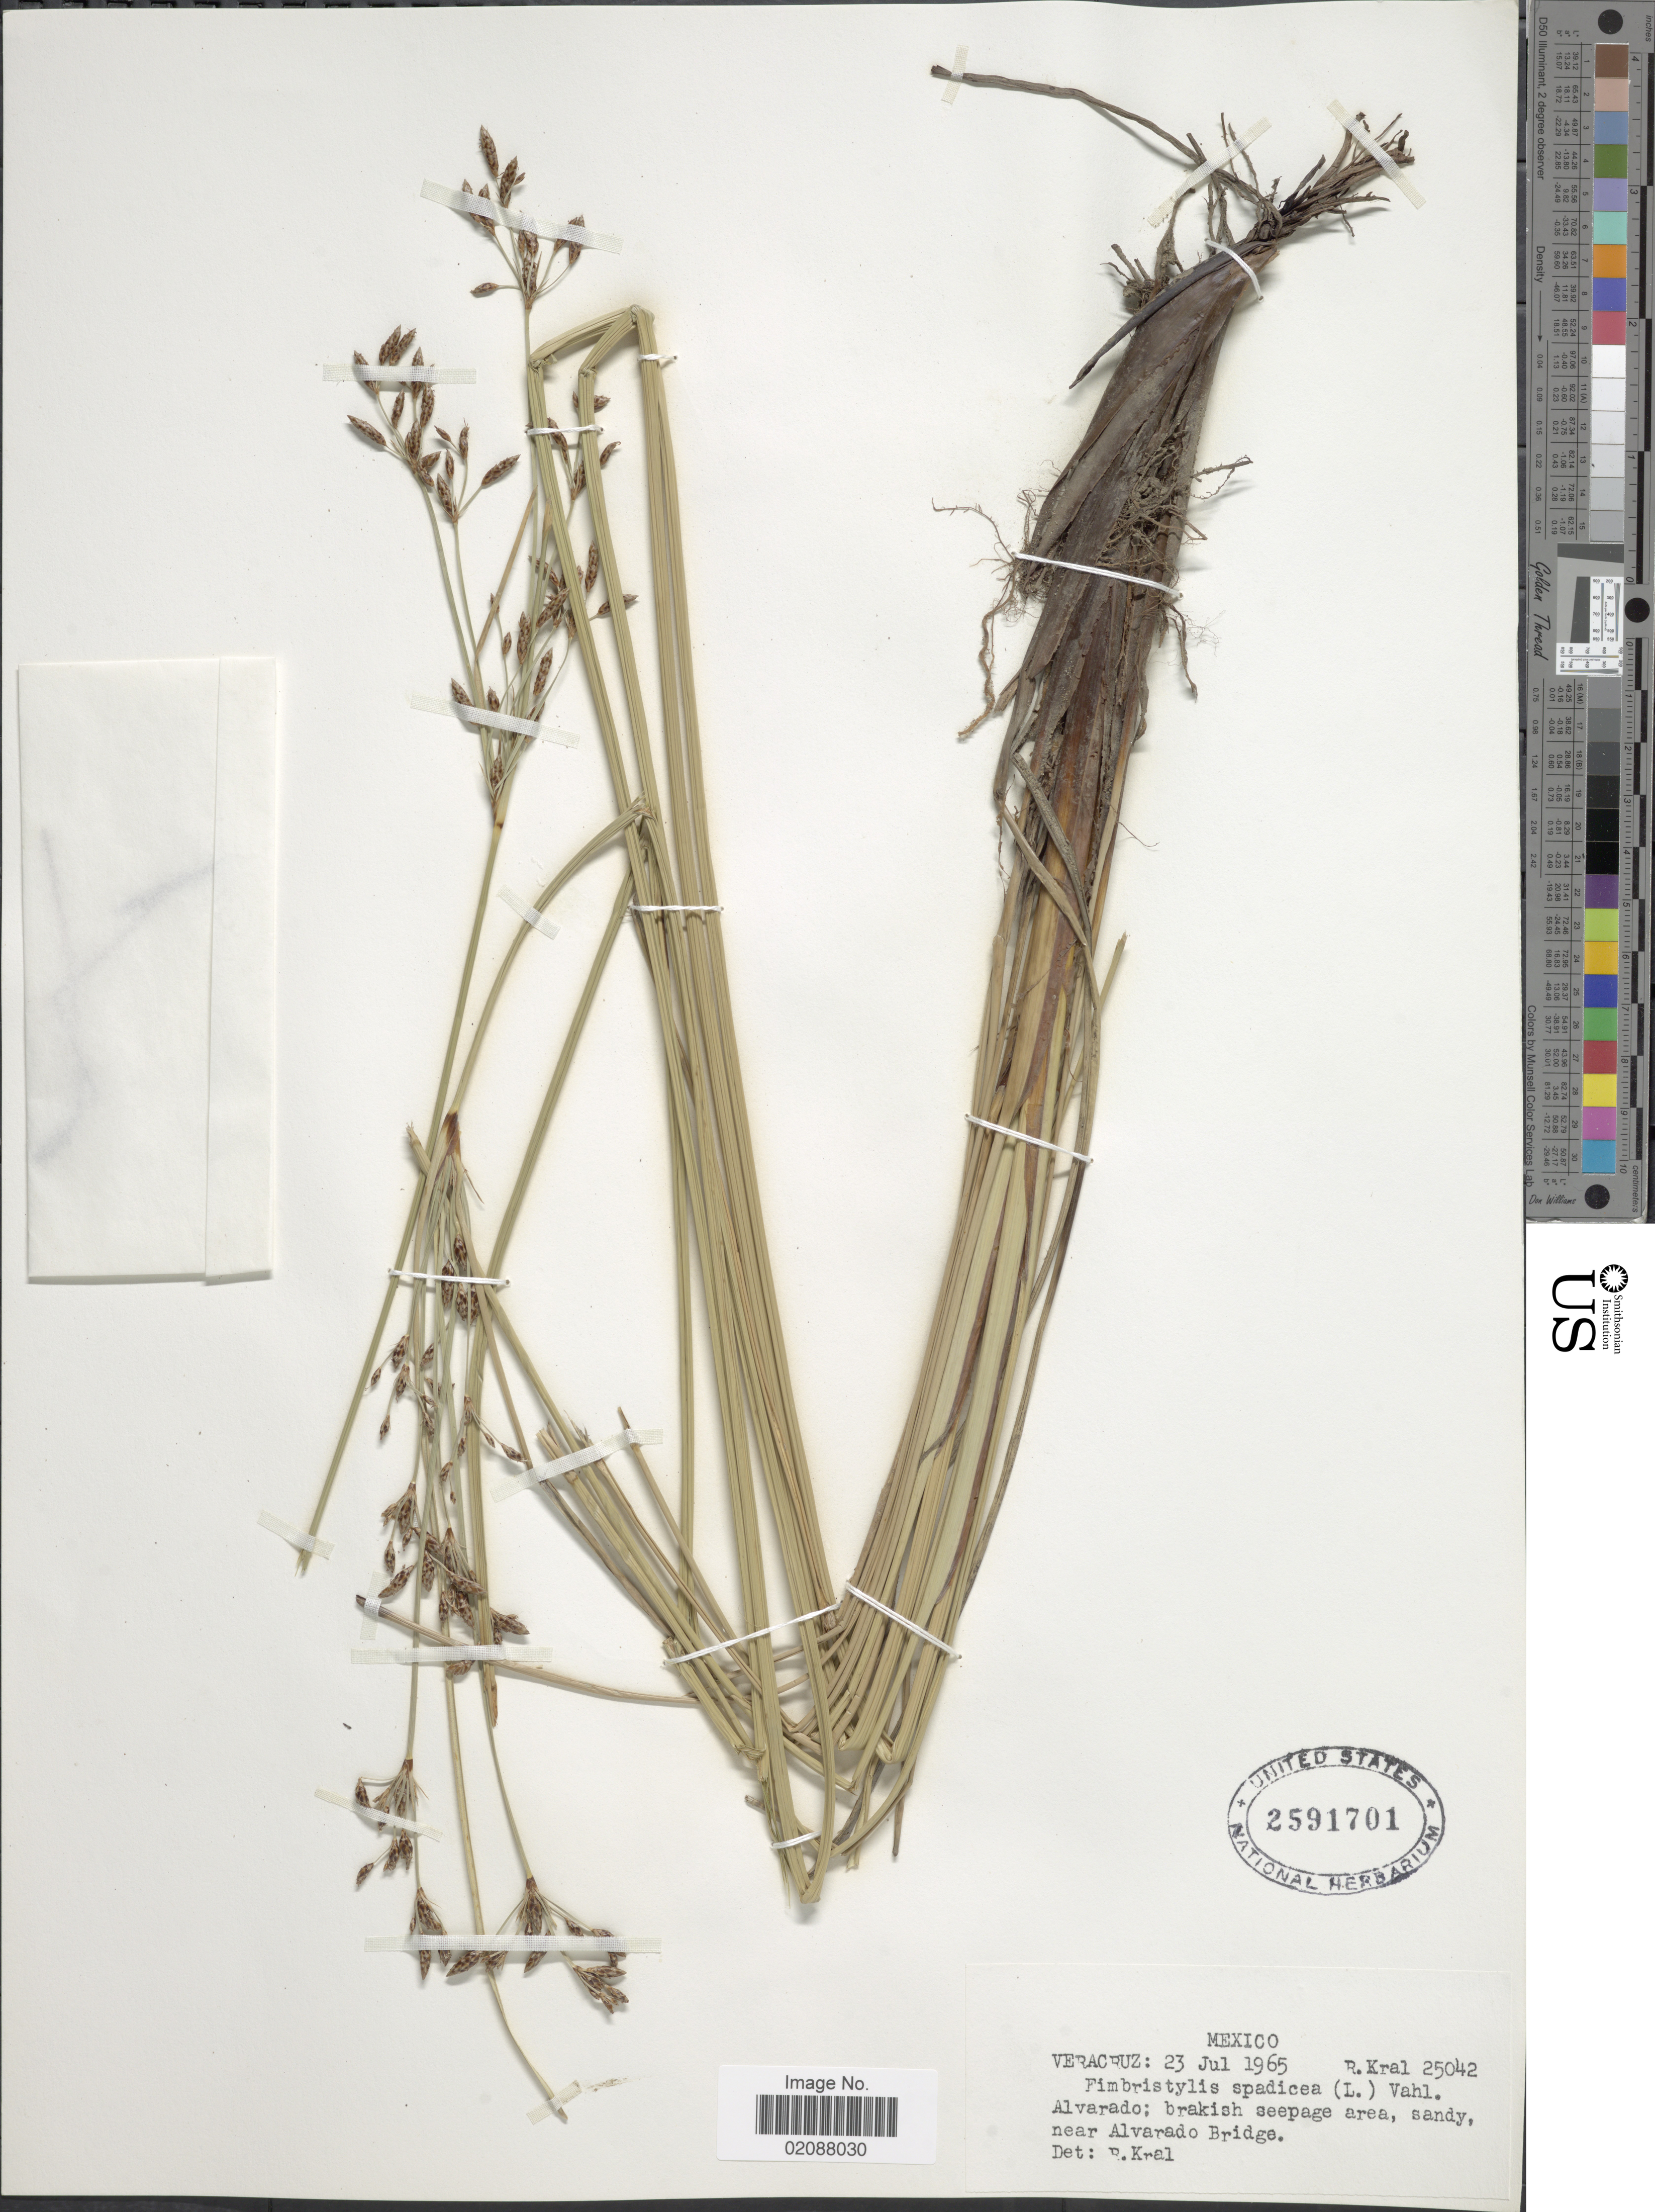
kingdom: Plantae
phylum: Tracheophyta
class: Liliopsida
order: Poales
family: Cyperaceae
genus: Fimbristylis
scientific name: Fimbristylis spadicea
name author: (L.) Vahl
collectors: R. Kral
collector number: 25042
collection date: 1965-07-23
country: Mexico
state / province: Veracruz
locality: Veracruz, Alvarado:brakish seepage area, near Alvarado Bridge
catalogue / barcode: US 2591701